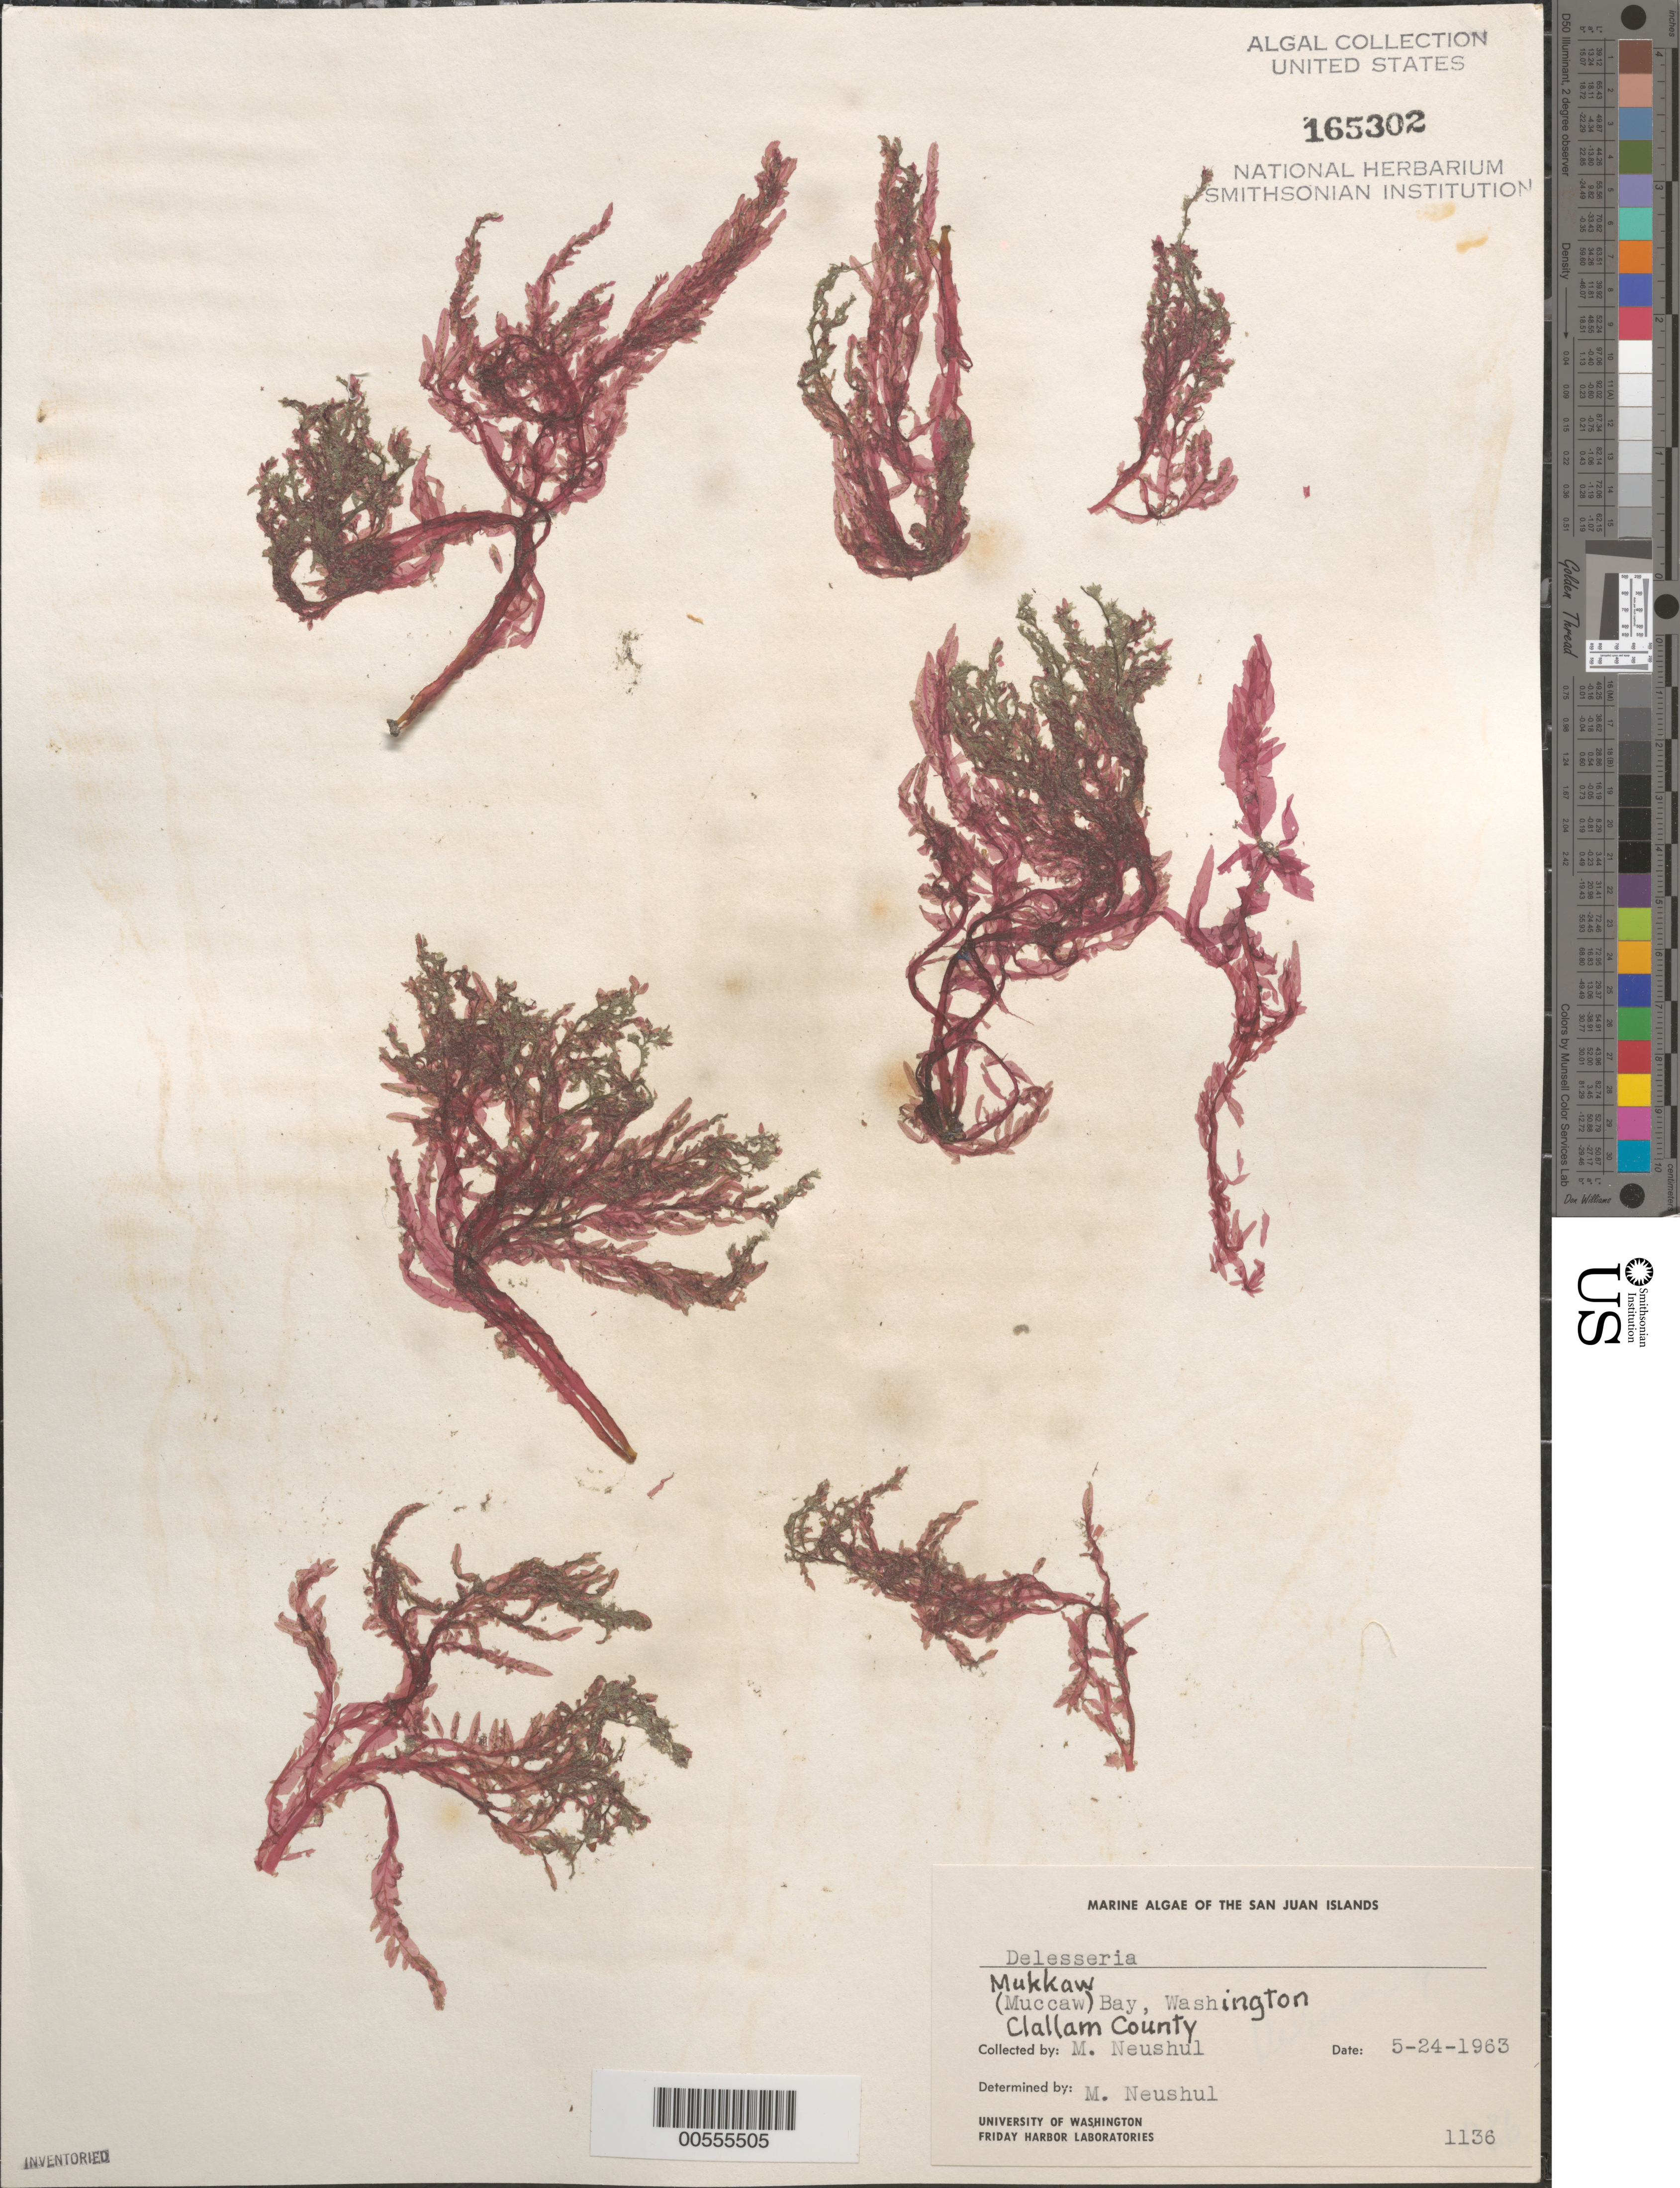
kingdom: Plantae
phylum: Rhodophyta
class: Florideophyceae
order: Ceramiales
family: Delesseriaceae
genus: Delesseria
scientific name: Delesseria sp.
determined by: Neushul, M.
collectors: M. Neushul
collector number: Neushul 1136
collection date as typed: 24 May 1963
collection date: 1963-05-24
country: United States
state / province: Washington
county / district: Clallam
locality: Mukkaw Bay (Muccaw Bay)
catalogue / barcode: US 165302